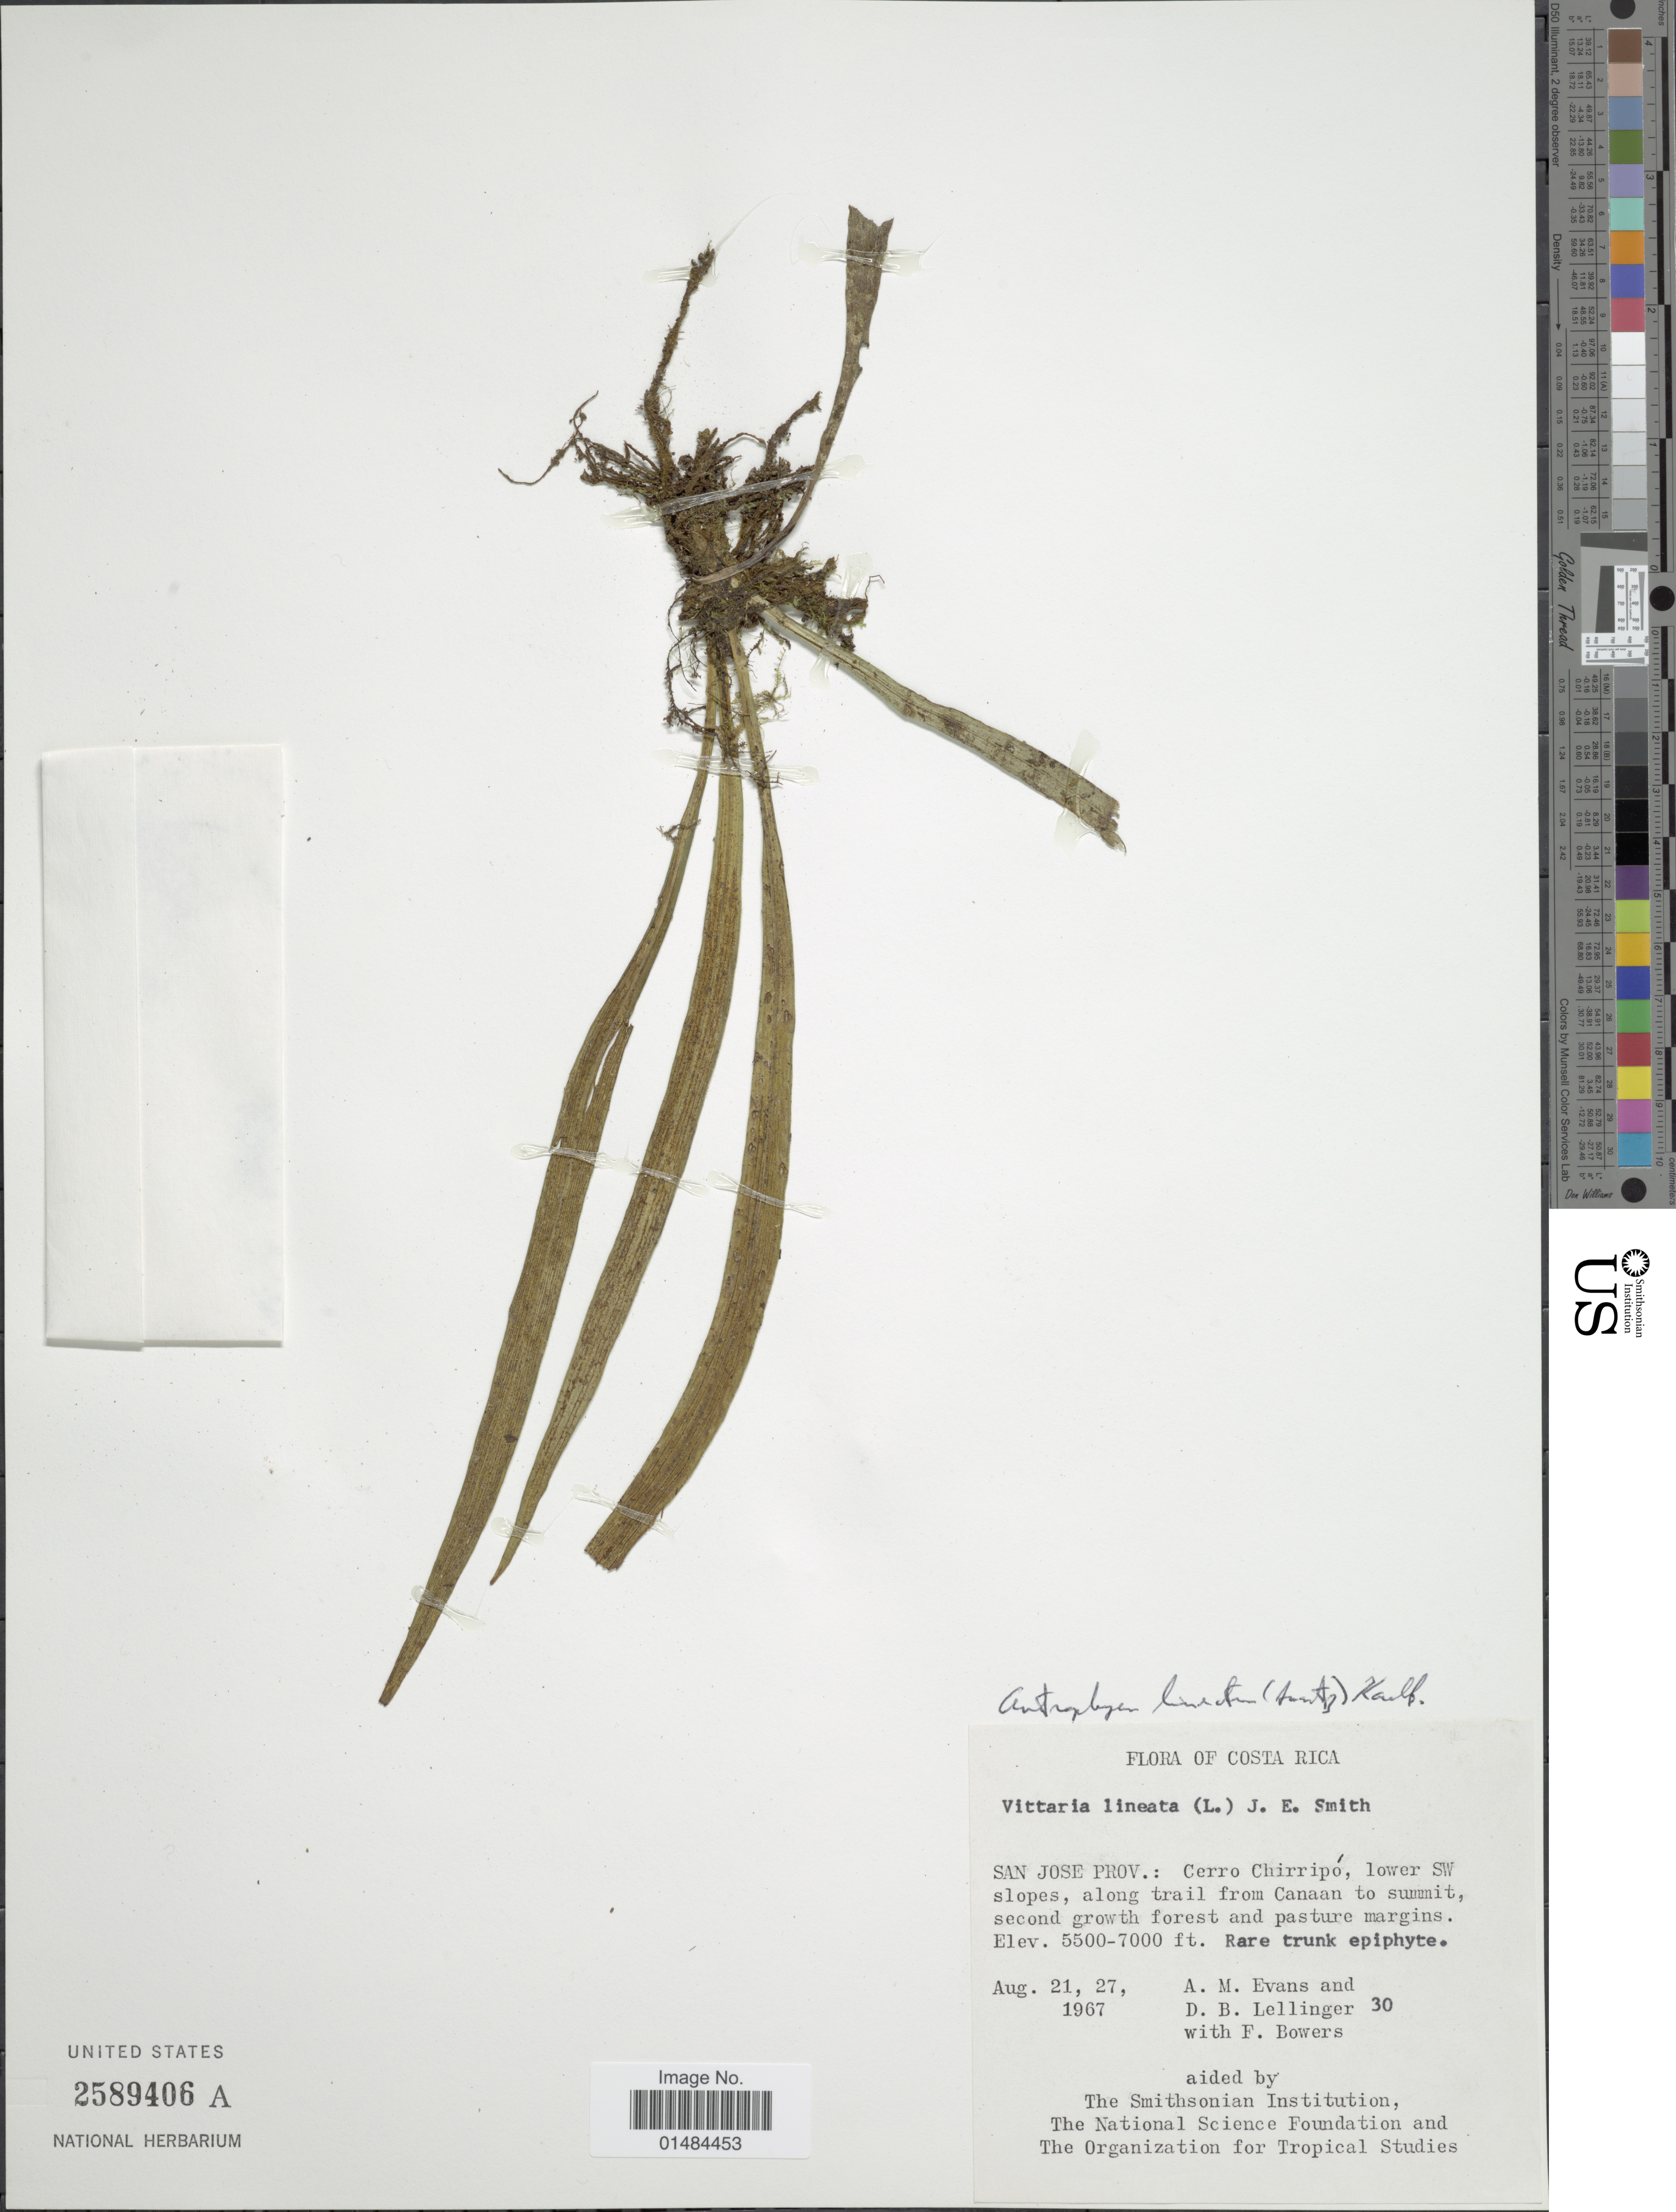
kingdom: Plantae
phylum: Tracheophyta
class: Polypodiopsida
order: Polypodiales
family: Pteridaceae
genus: Polytaenium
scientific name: Polytaenium lineatum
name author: (Sw.) J. Sm.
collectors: A. M. Evans, D. B. Lellinger & F. Bowers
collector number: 30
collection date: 1967-08-21/1967-08-27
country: Costa Rica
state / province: San José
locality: Costa Rica, Cerro Chirripó, lower SW slopes, along trail from Canaan to summit.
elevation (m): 1676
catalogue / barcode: US 2589406A